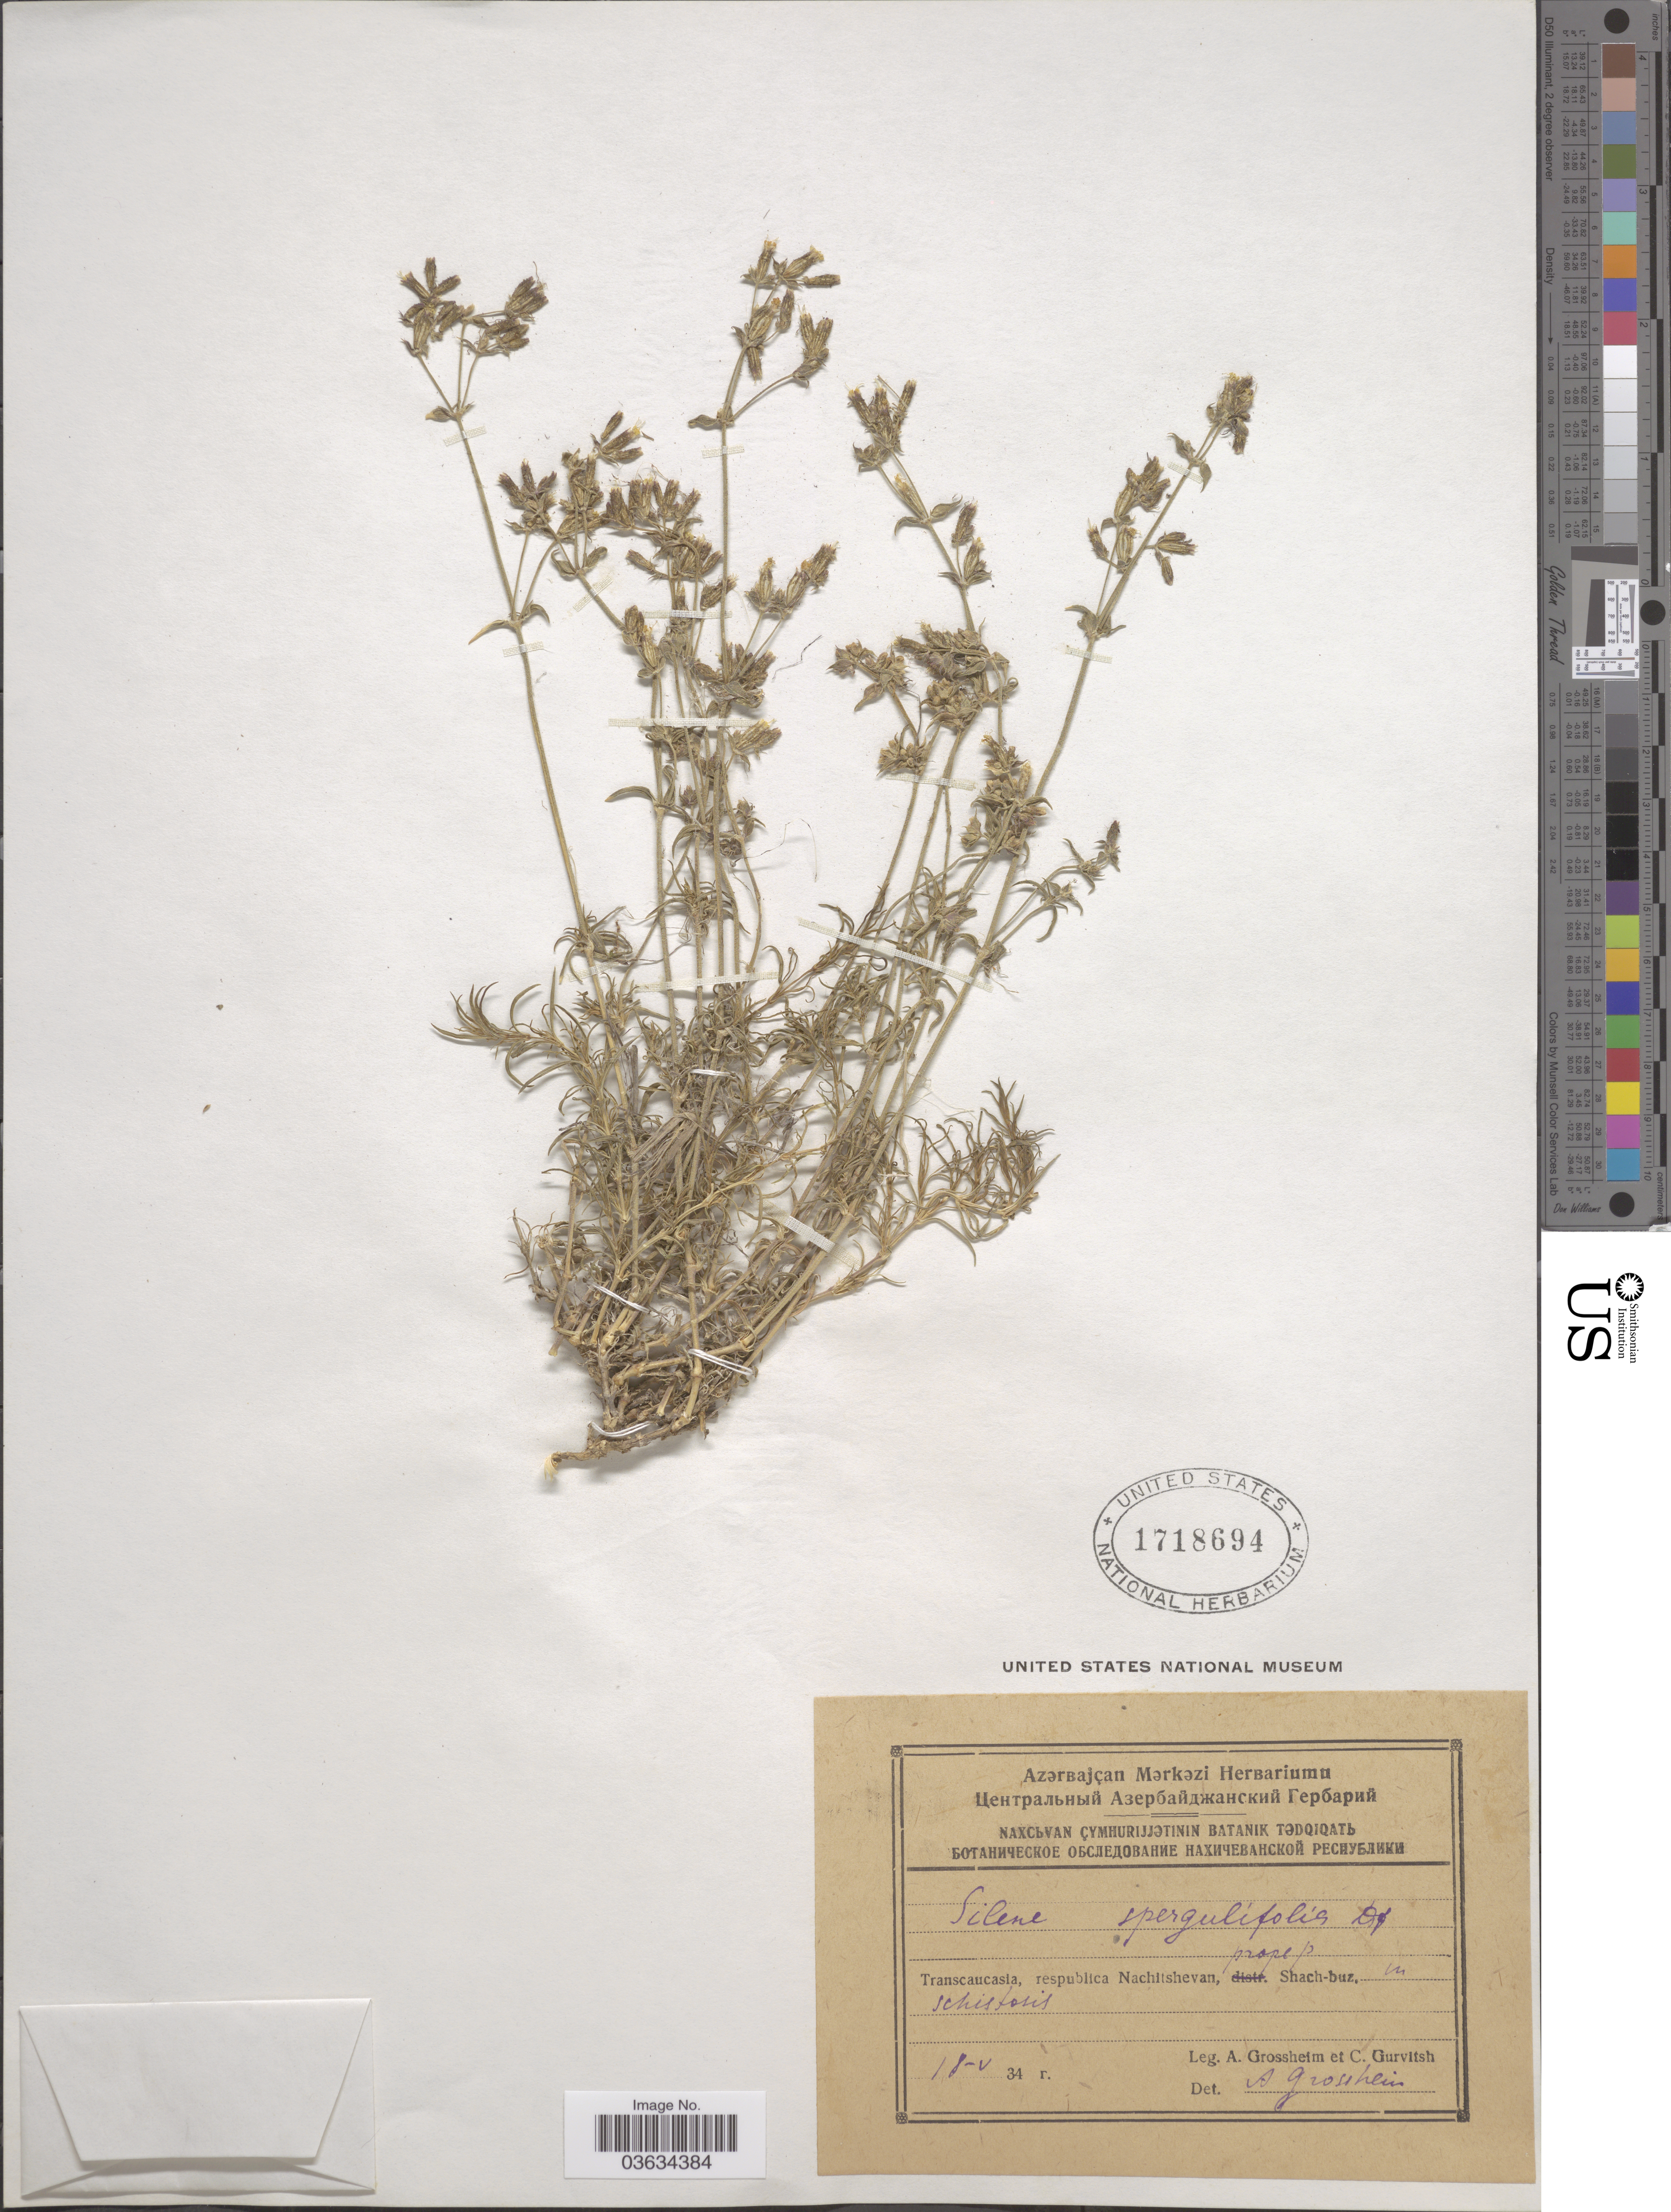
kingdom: Plantae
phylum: Tracheophyta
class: Magnoliopsida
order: Caryophyllales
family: Caryophyllaceae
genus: Silene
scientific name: Silene spergulifolia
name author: (Willd.) M. Bieb.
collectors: A. Grossheim & C. Gurvitsh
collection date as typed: Transcribed d/m/y: 18/5/34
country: Azerbaijan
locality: Transcaucasia, respublica Nachitshevan, prope p shach-buz, in schistosis.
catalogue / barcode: US 1718694